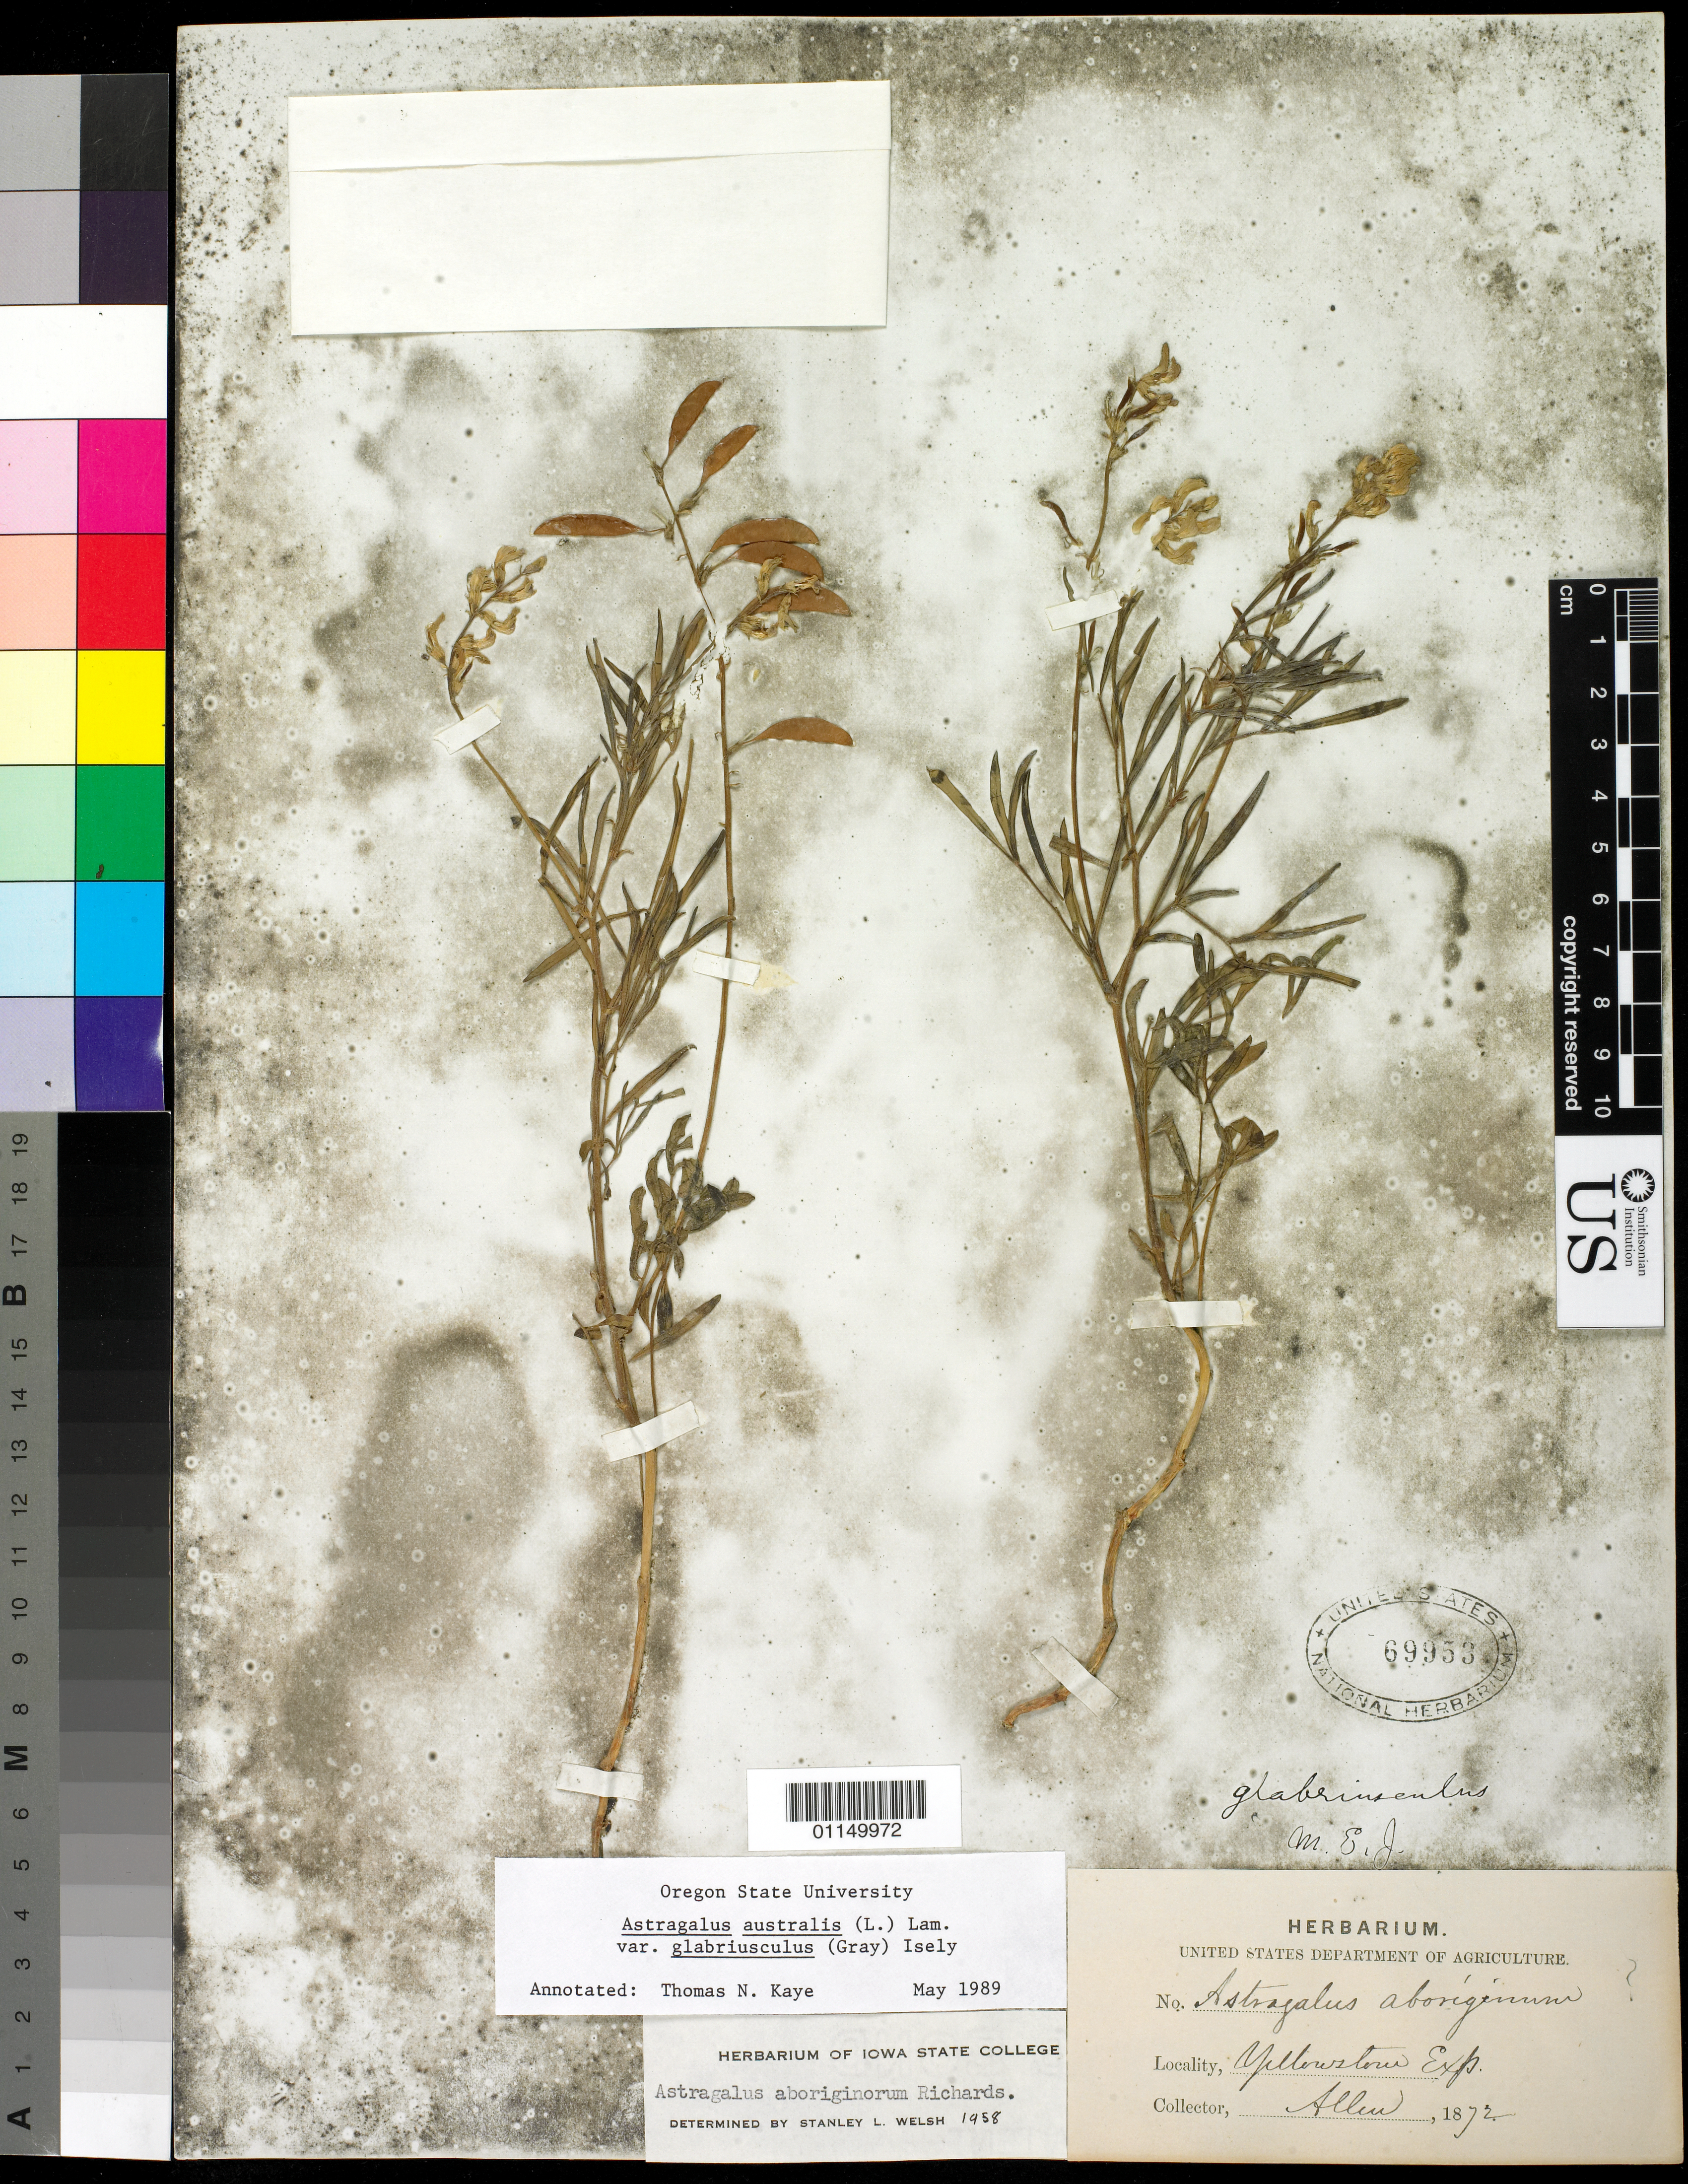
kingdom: Plantae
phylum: Tracheophyta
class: Magnoliopsida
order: Fabales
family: Fabaceae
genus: Astragalus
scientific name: Astragalus australis var. glabriusculus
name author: (Hook.) Isley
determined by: Kaye, T. N.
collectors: -- Allen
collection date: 1872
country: United States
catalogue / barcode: US 69953